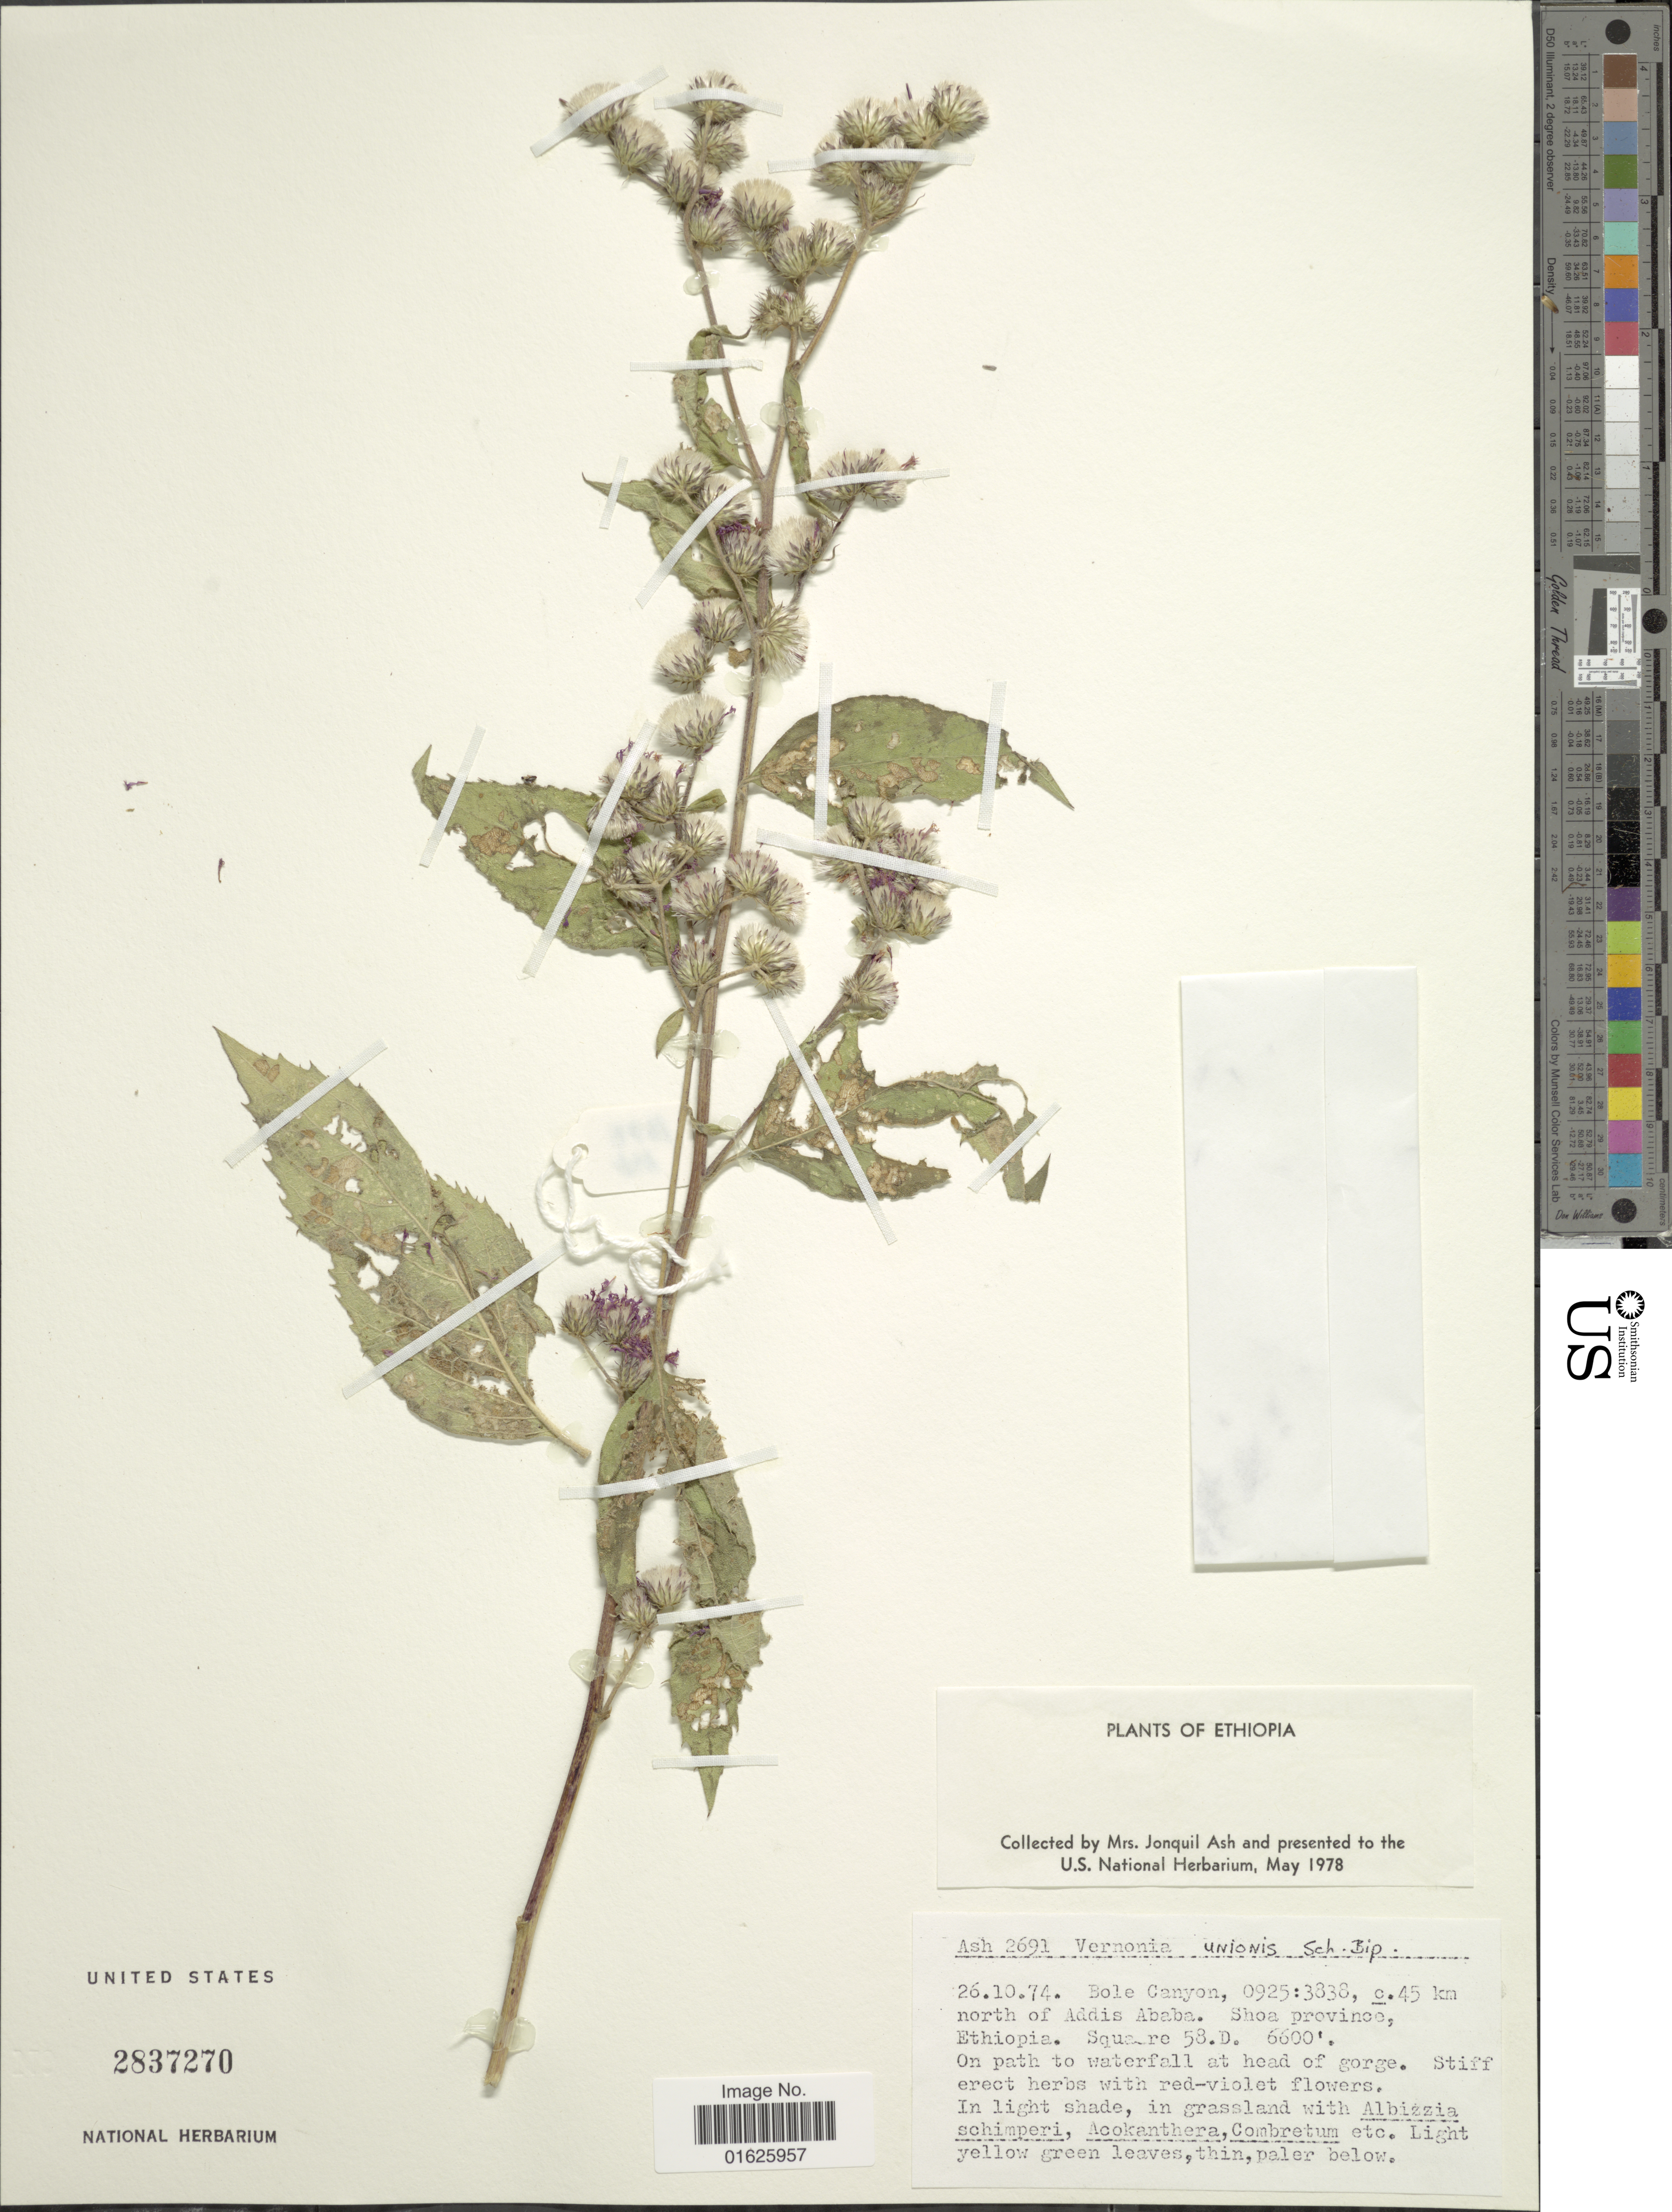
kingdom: Plantae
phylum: Tracheophyta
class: Magnoliopsida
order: Asterales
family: Asteraceae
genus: Orbivestus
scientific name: Orbivestus unionus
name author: (Sch. Bip. ex Walp.) H. Rob.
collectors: J. Ash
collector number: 2691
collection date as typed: Transcribed d/m/y: 26/10/74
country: Ethiopia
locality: Bole Canyon, c. 45 km north of Addis Ababa. Shoa province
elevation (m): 2012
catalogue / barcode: US 2837270